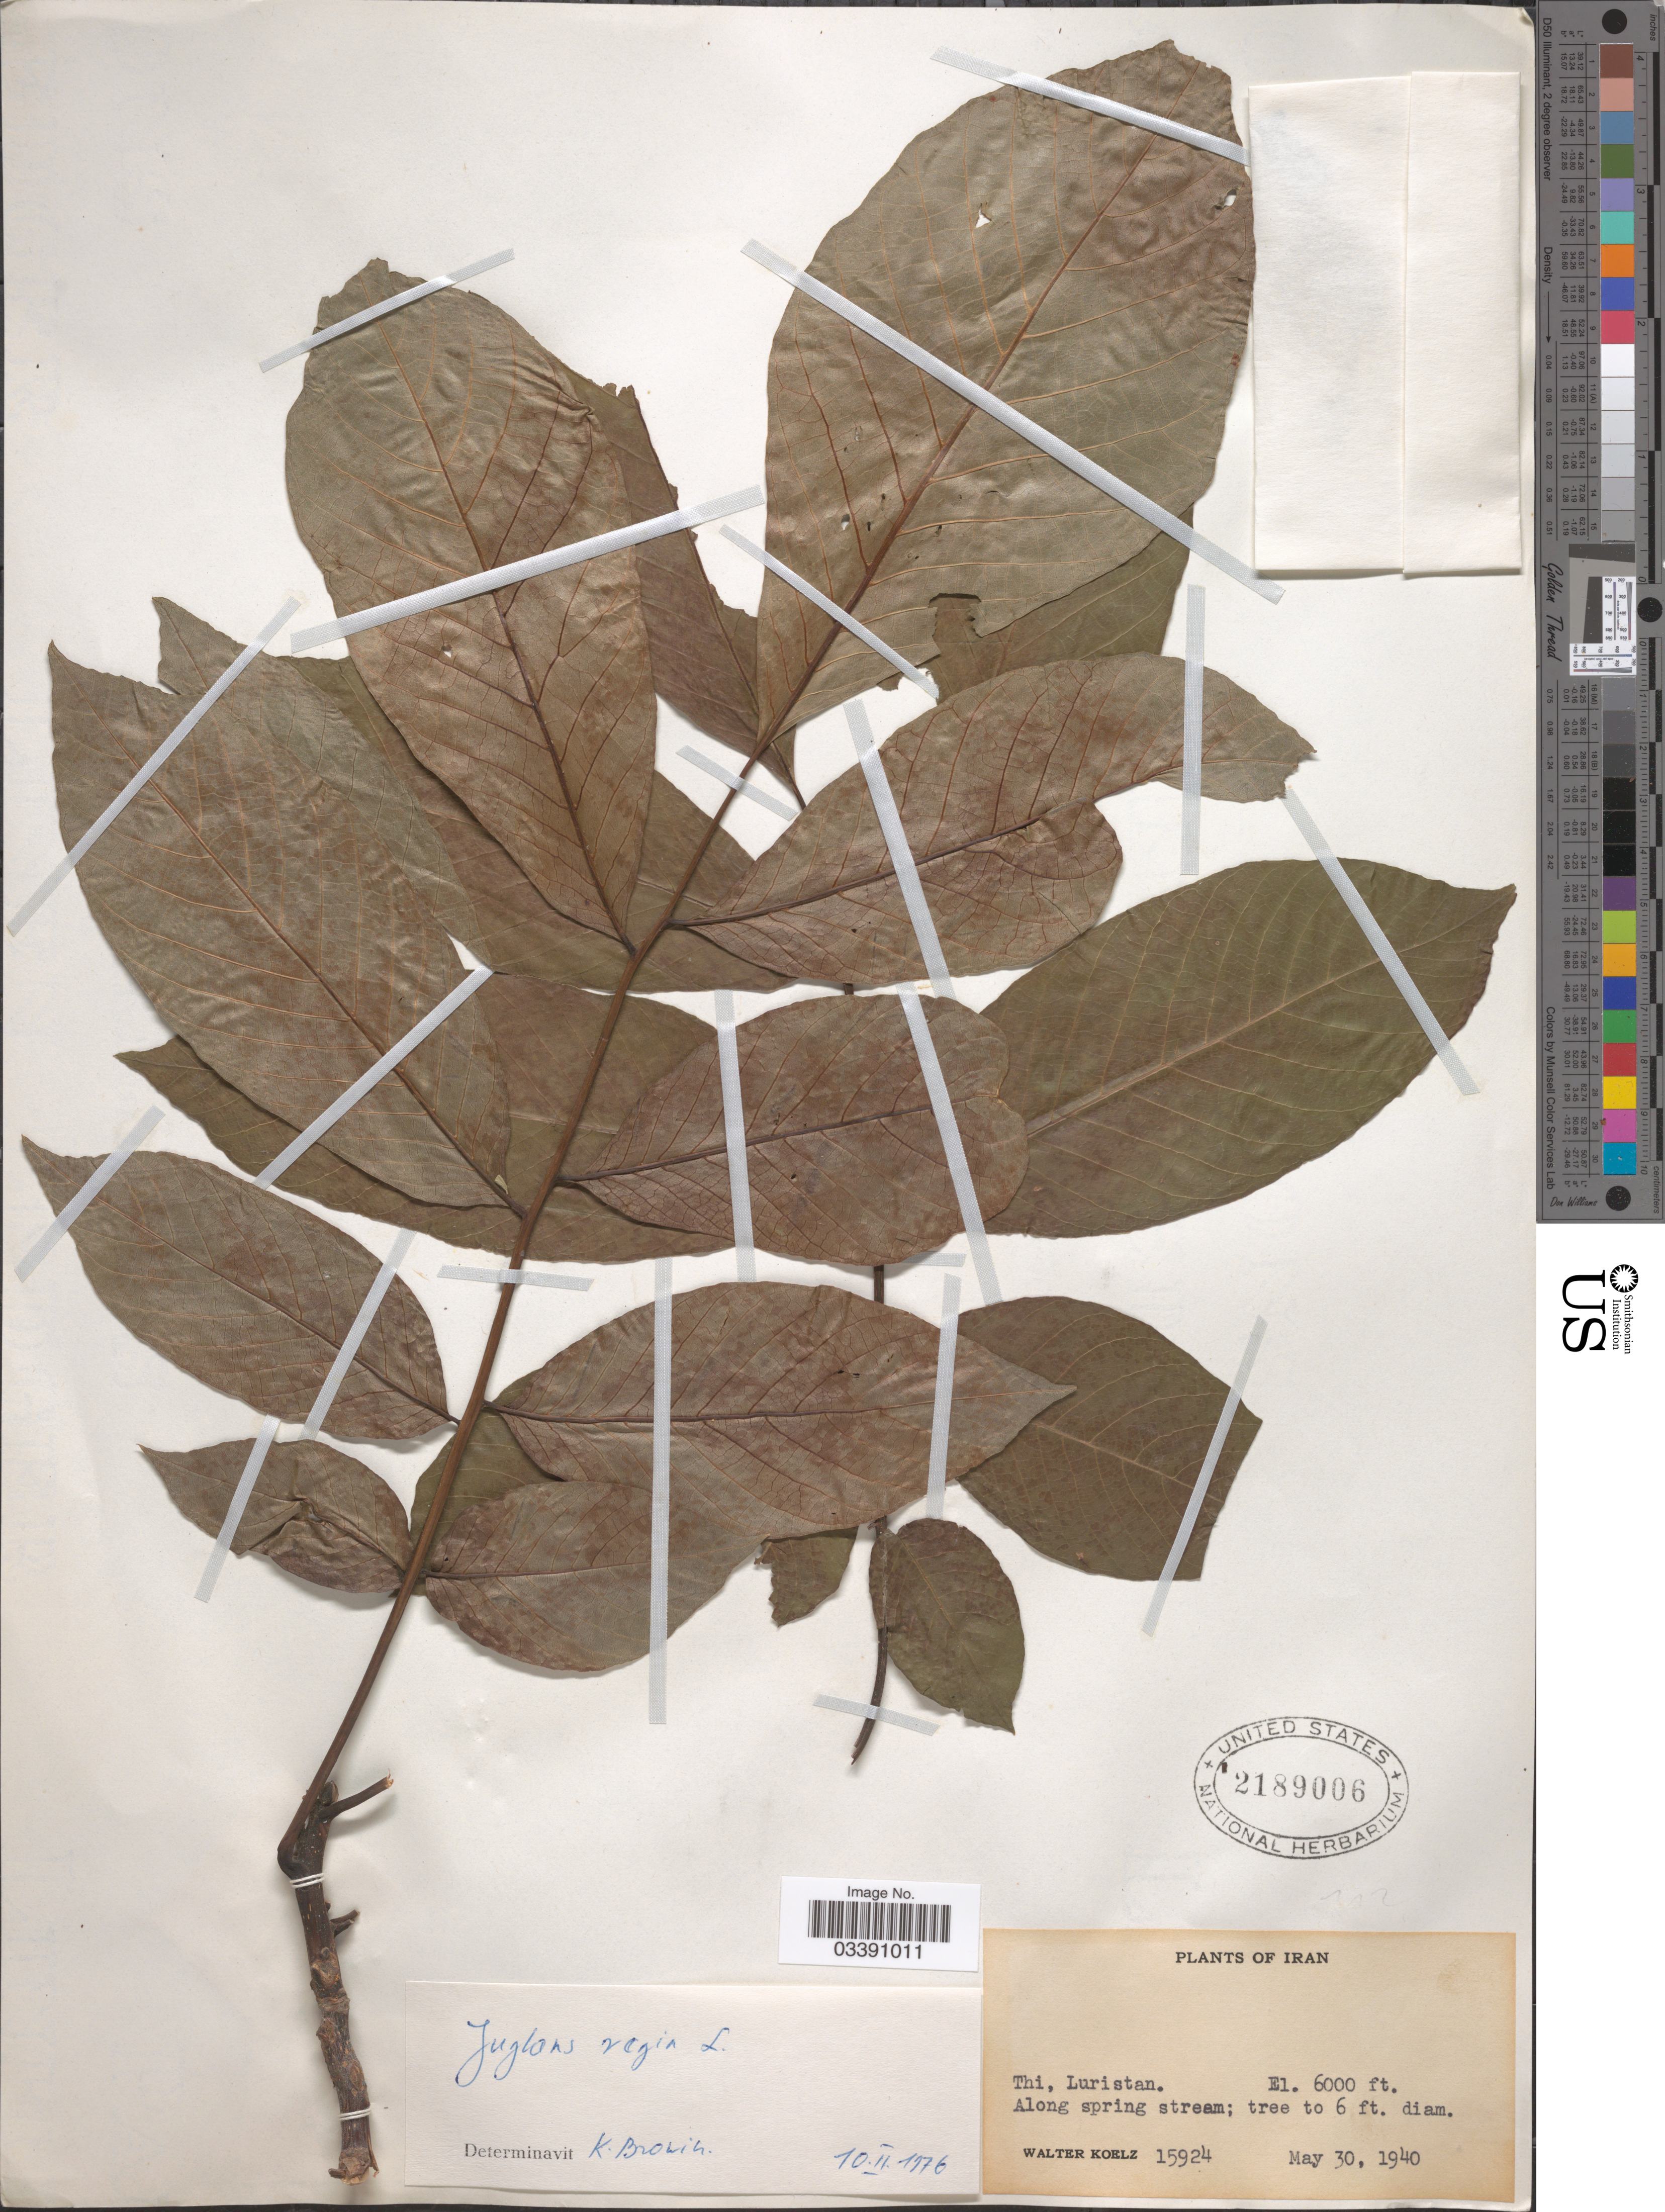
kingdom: Plantae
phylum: Tracheophyta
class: Magnoliopsida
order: Fagales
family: Juglandaceae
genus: Juglans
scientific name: Juglans regia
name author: L.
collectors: W. N. Koelz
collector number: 15924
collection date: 1940-05-30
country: Iran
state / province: Lorestan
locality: Thi, Luristan.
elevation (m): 1829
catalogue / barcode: US 2189006